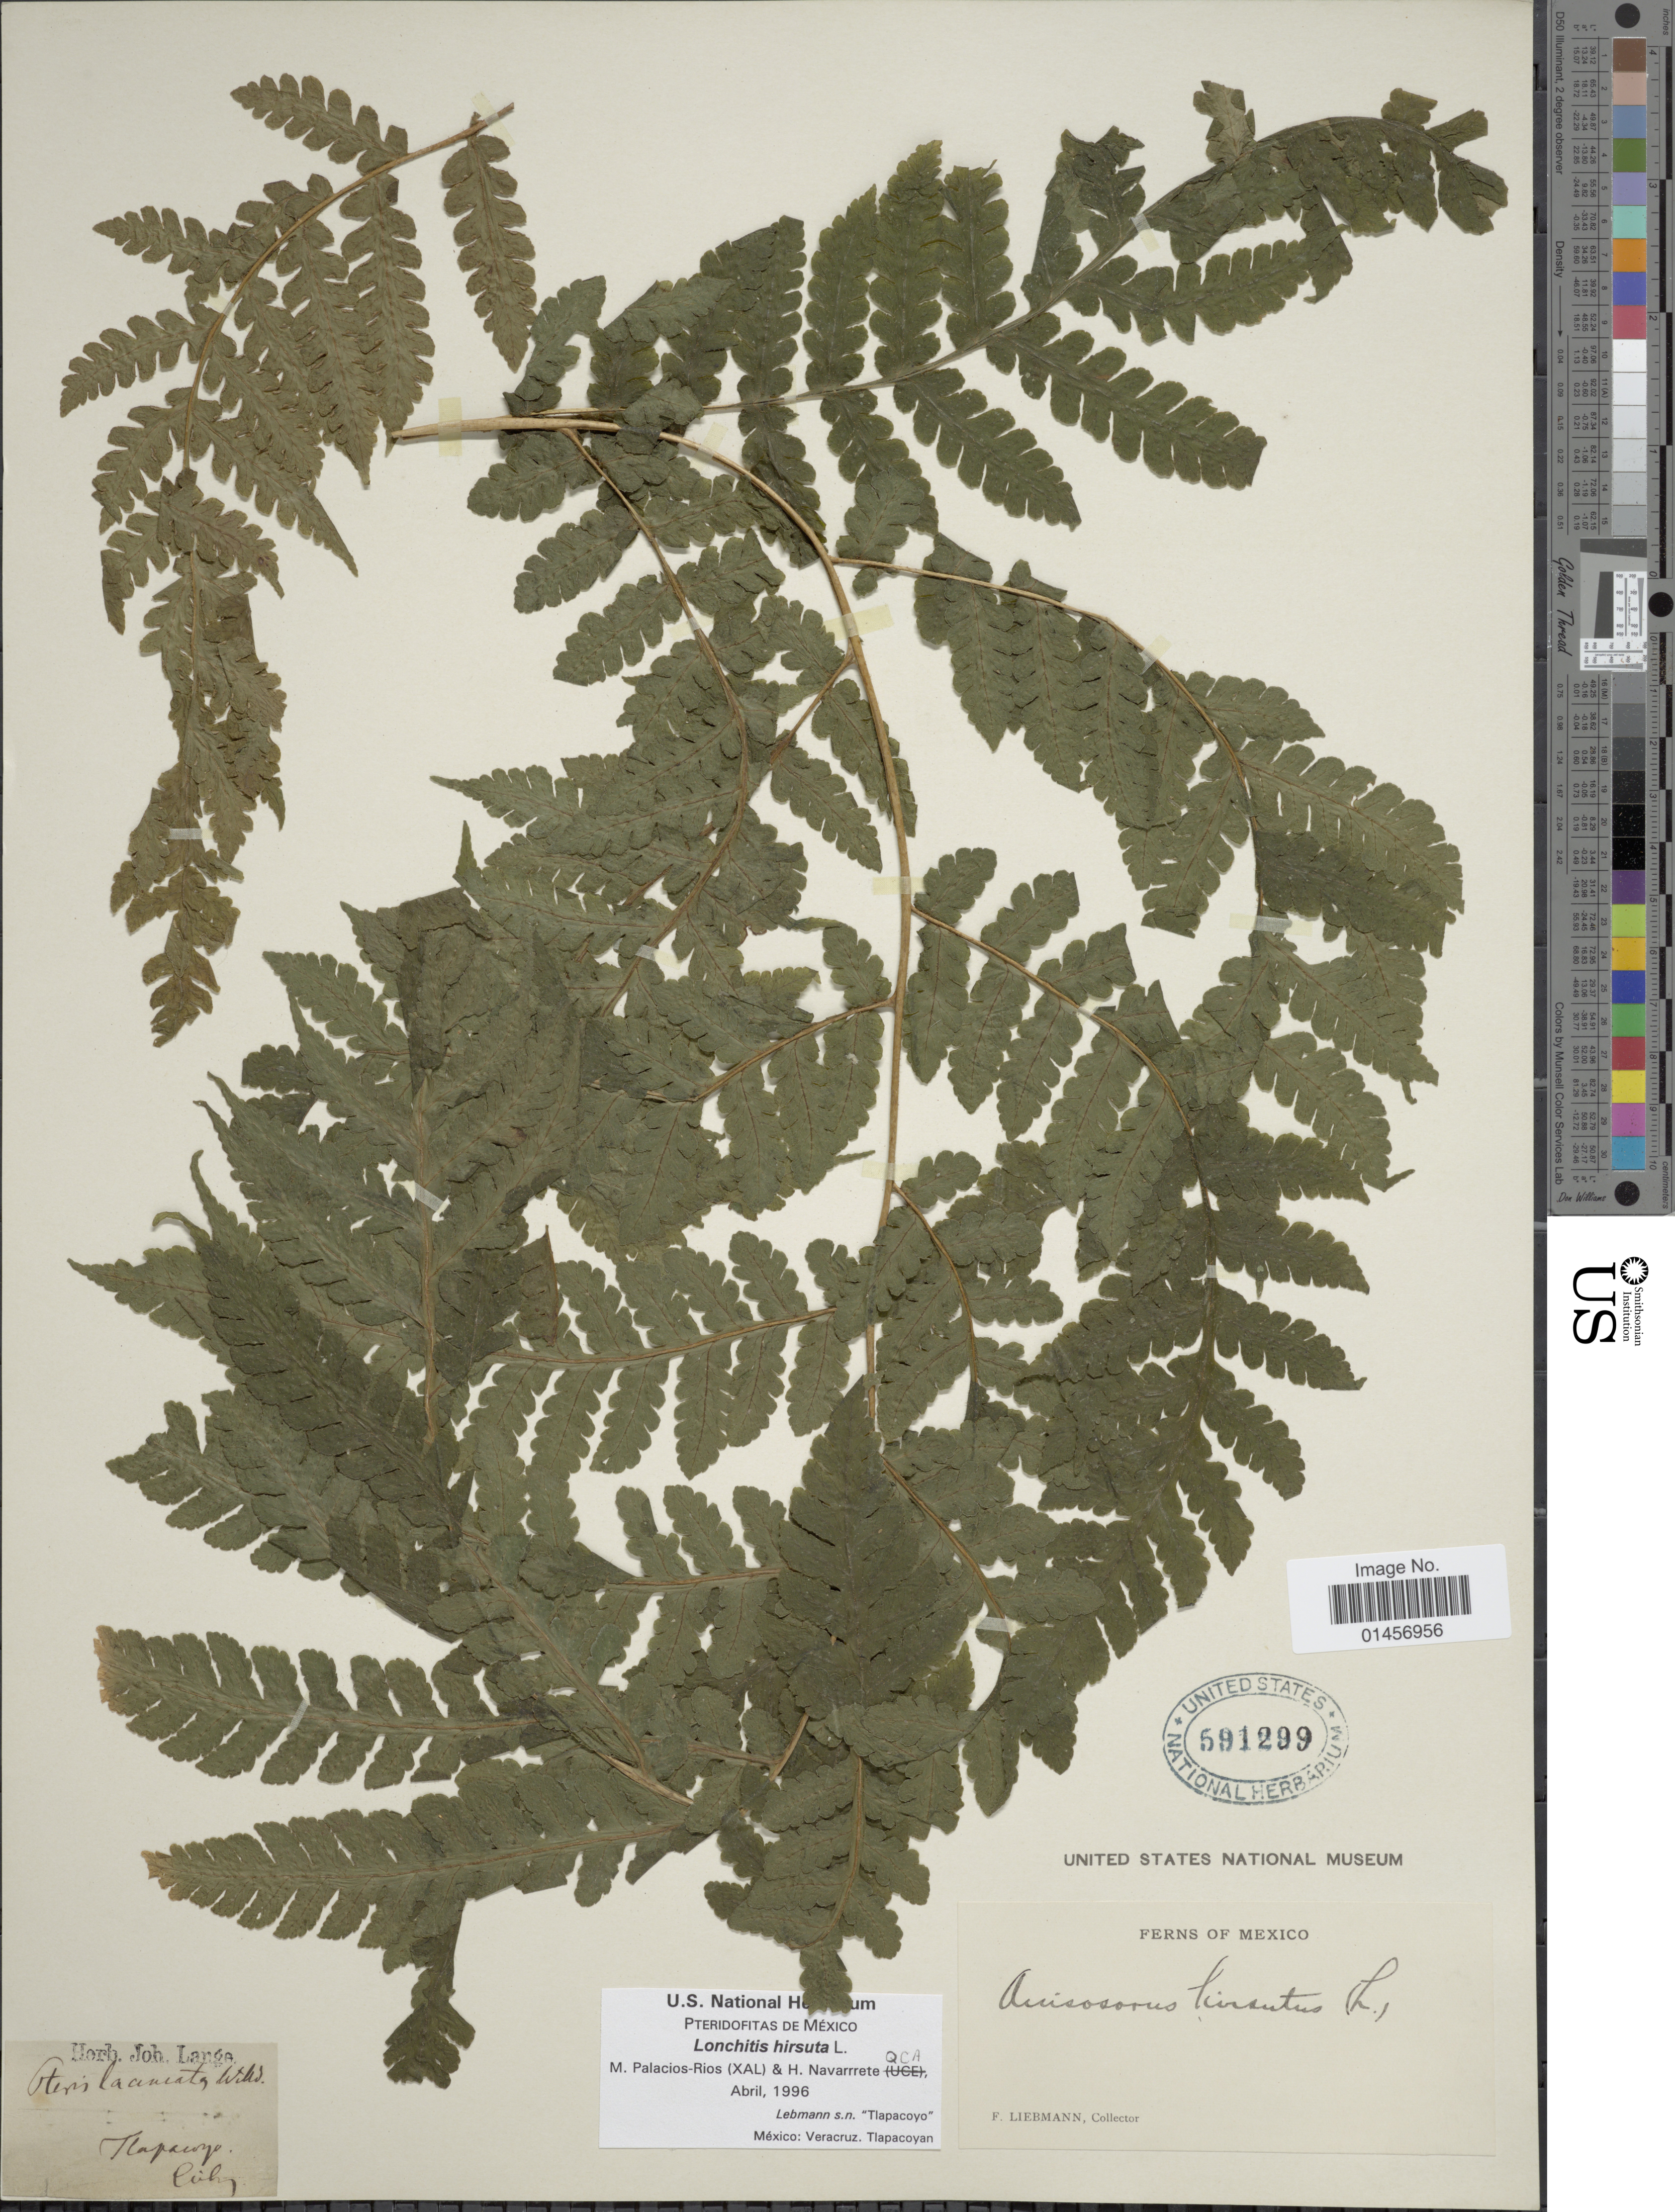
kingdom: Plantae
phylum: Tracheophyta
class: Polypodiopsida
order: Polypodiales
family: Lonchitidaceae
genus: Lonchitis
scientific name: Lonchitis hirsuta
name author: L.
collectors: F. M. Liebmann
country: Mexico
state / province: México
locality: Mapango [interpreted]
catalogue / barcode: US 591299